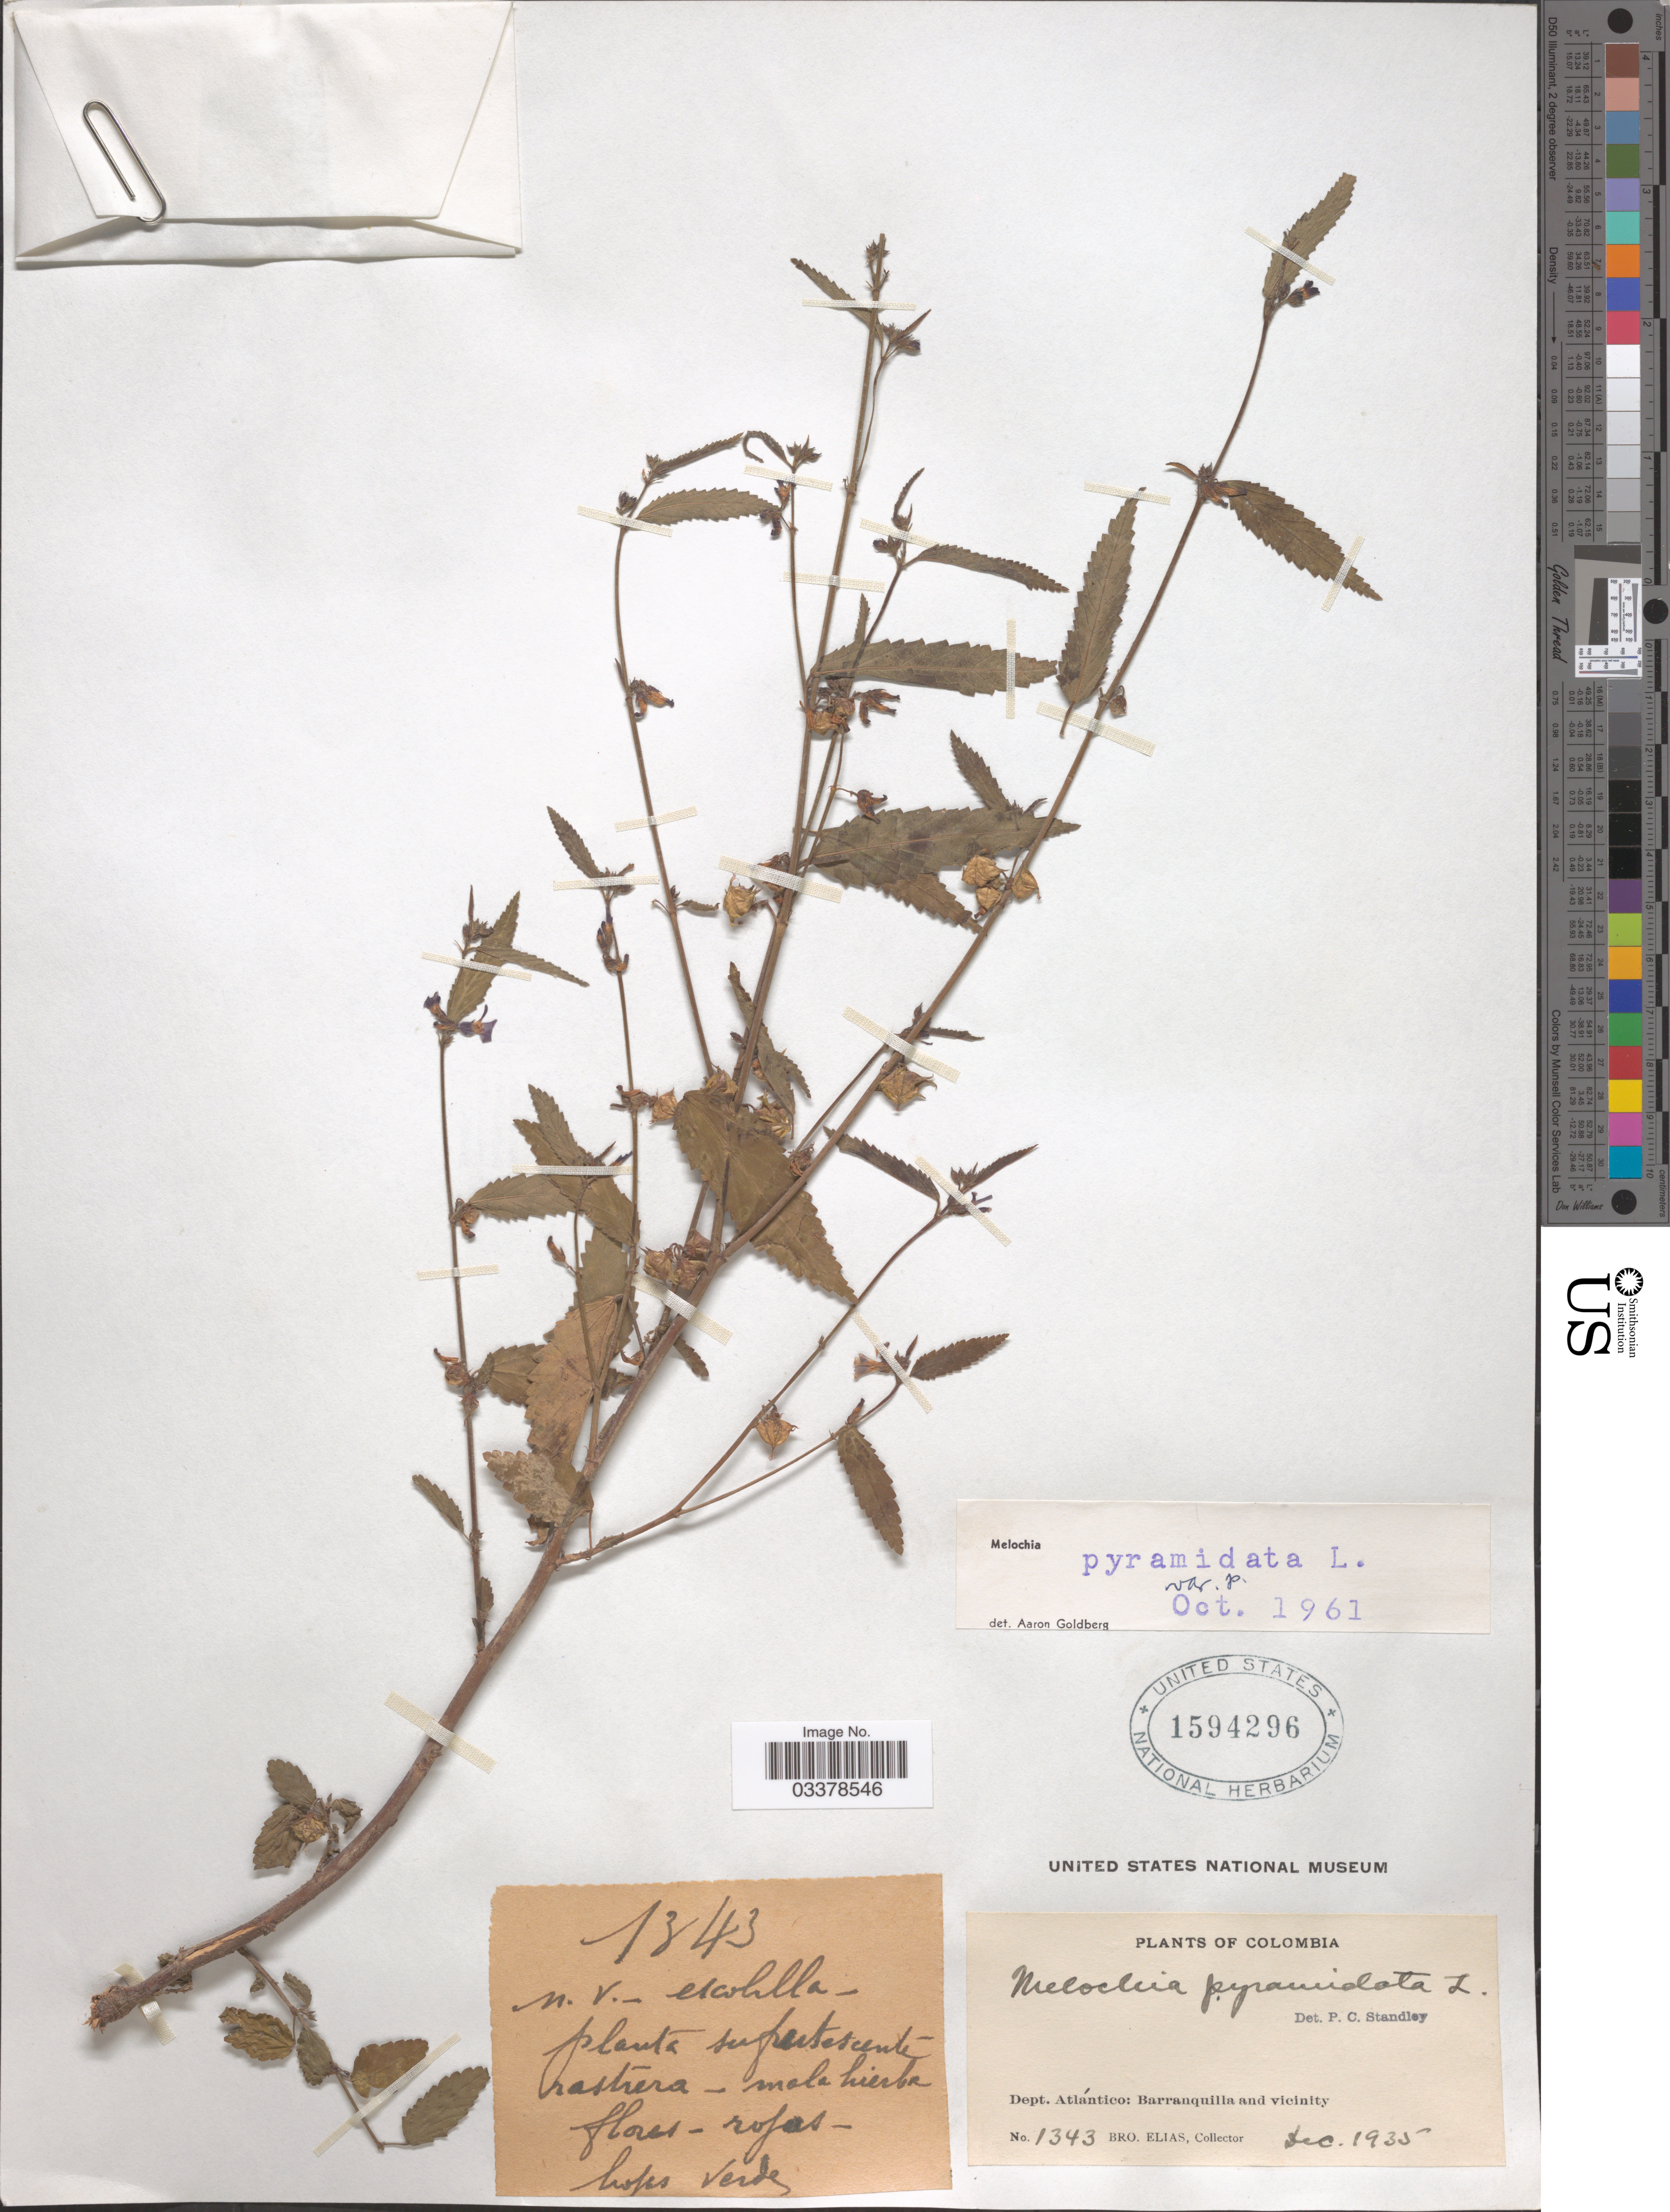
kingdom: Plantae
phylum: Tracheophyta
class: Magnoliopsida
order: Malvales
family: Malvaceae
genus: Melochia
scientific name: Melochia pyramidata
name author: L.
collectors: Bro. Elias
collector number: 1343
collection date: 1935-12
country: Colombia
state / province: Atlántico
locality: Dept. Atlántico: Barranquilla and vicinity.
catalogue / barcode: US 1594296